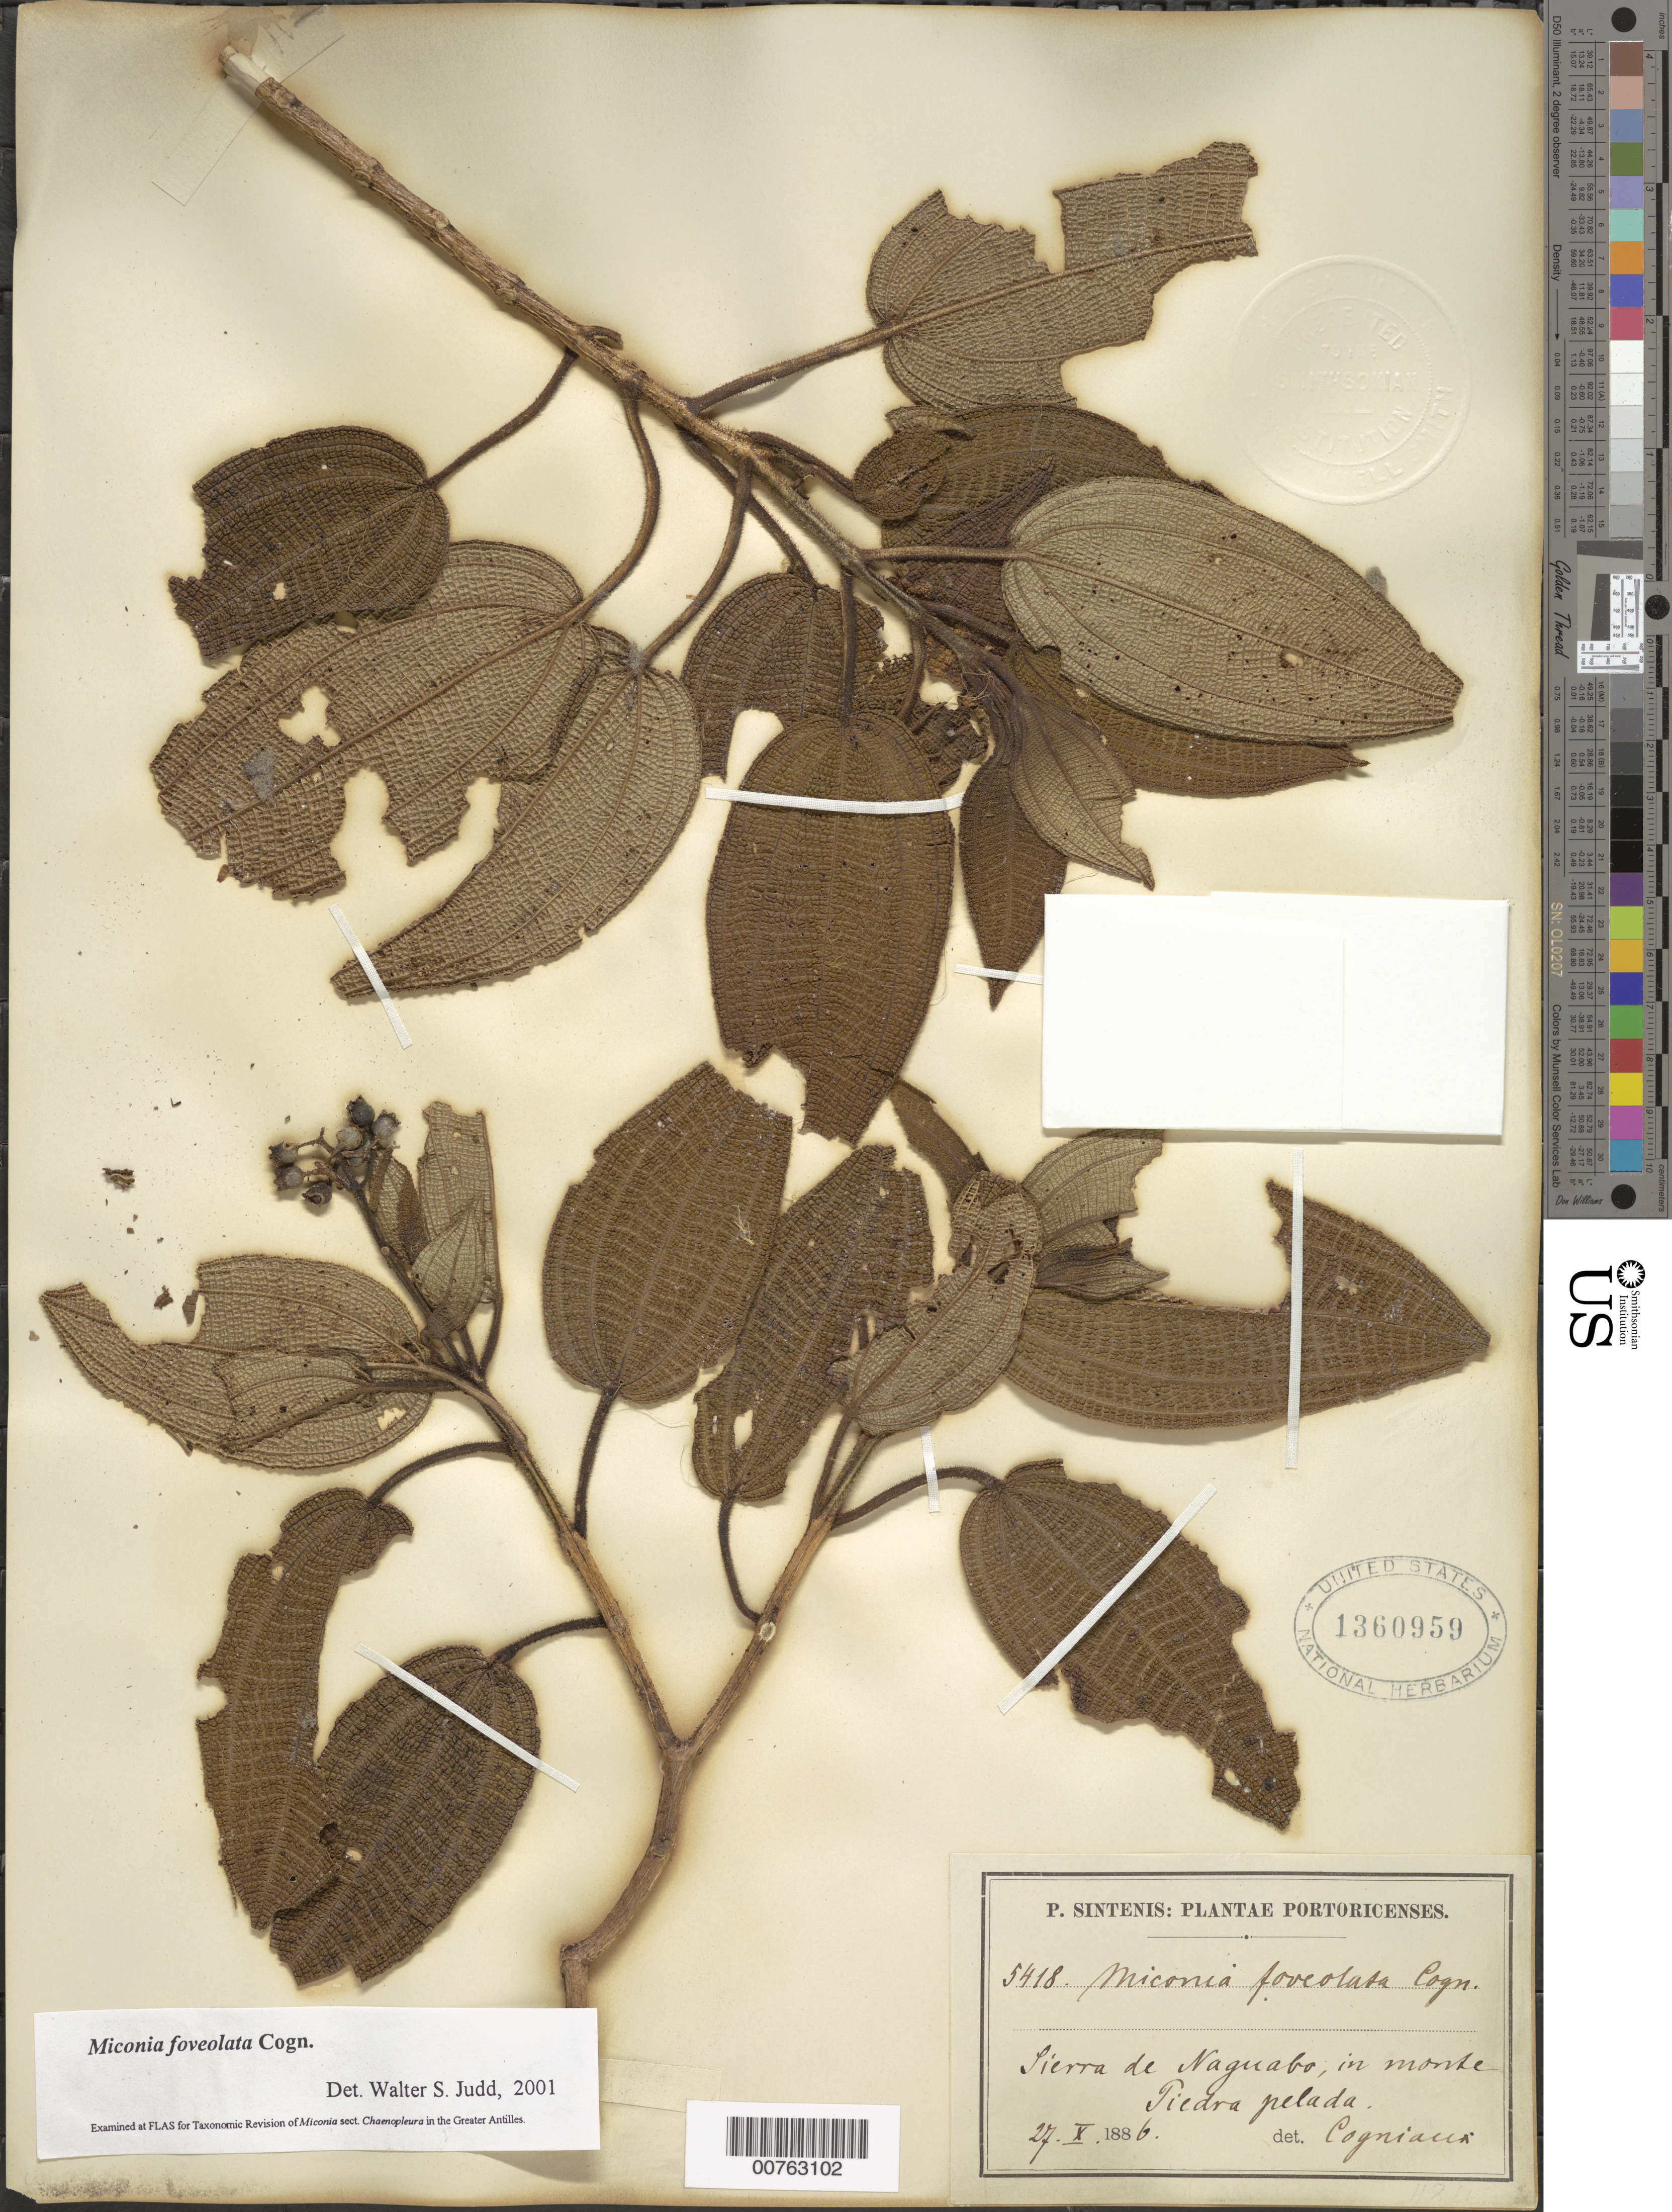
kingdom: Plantae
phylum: Tracheophyta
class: Magnoliopsida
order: Myrtales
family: Melastomataceae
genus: Miconia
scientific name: Miconia foveolata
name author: Cogn.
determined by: Judd, Walter S.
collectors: P. Sintenis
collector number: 5418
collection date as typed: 27 Oct 1886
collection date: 1886-10-27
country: Puerto Rico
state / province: Naguabo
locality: Sierra de Naguabo, in monte Piedra pelada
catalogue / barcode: US 1360959